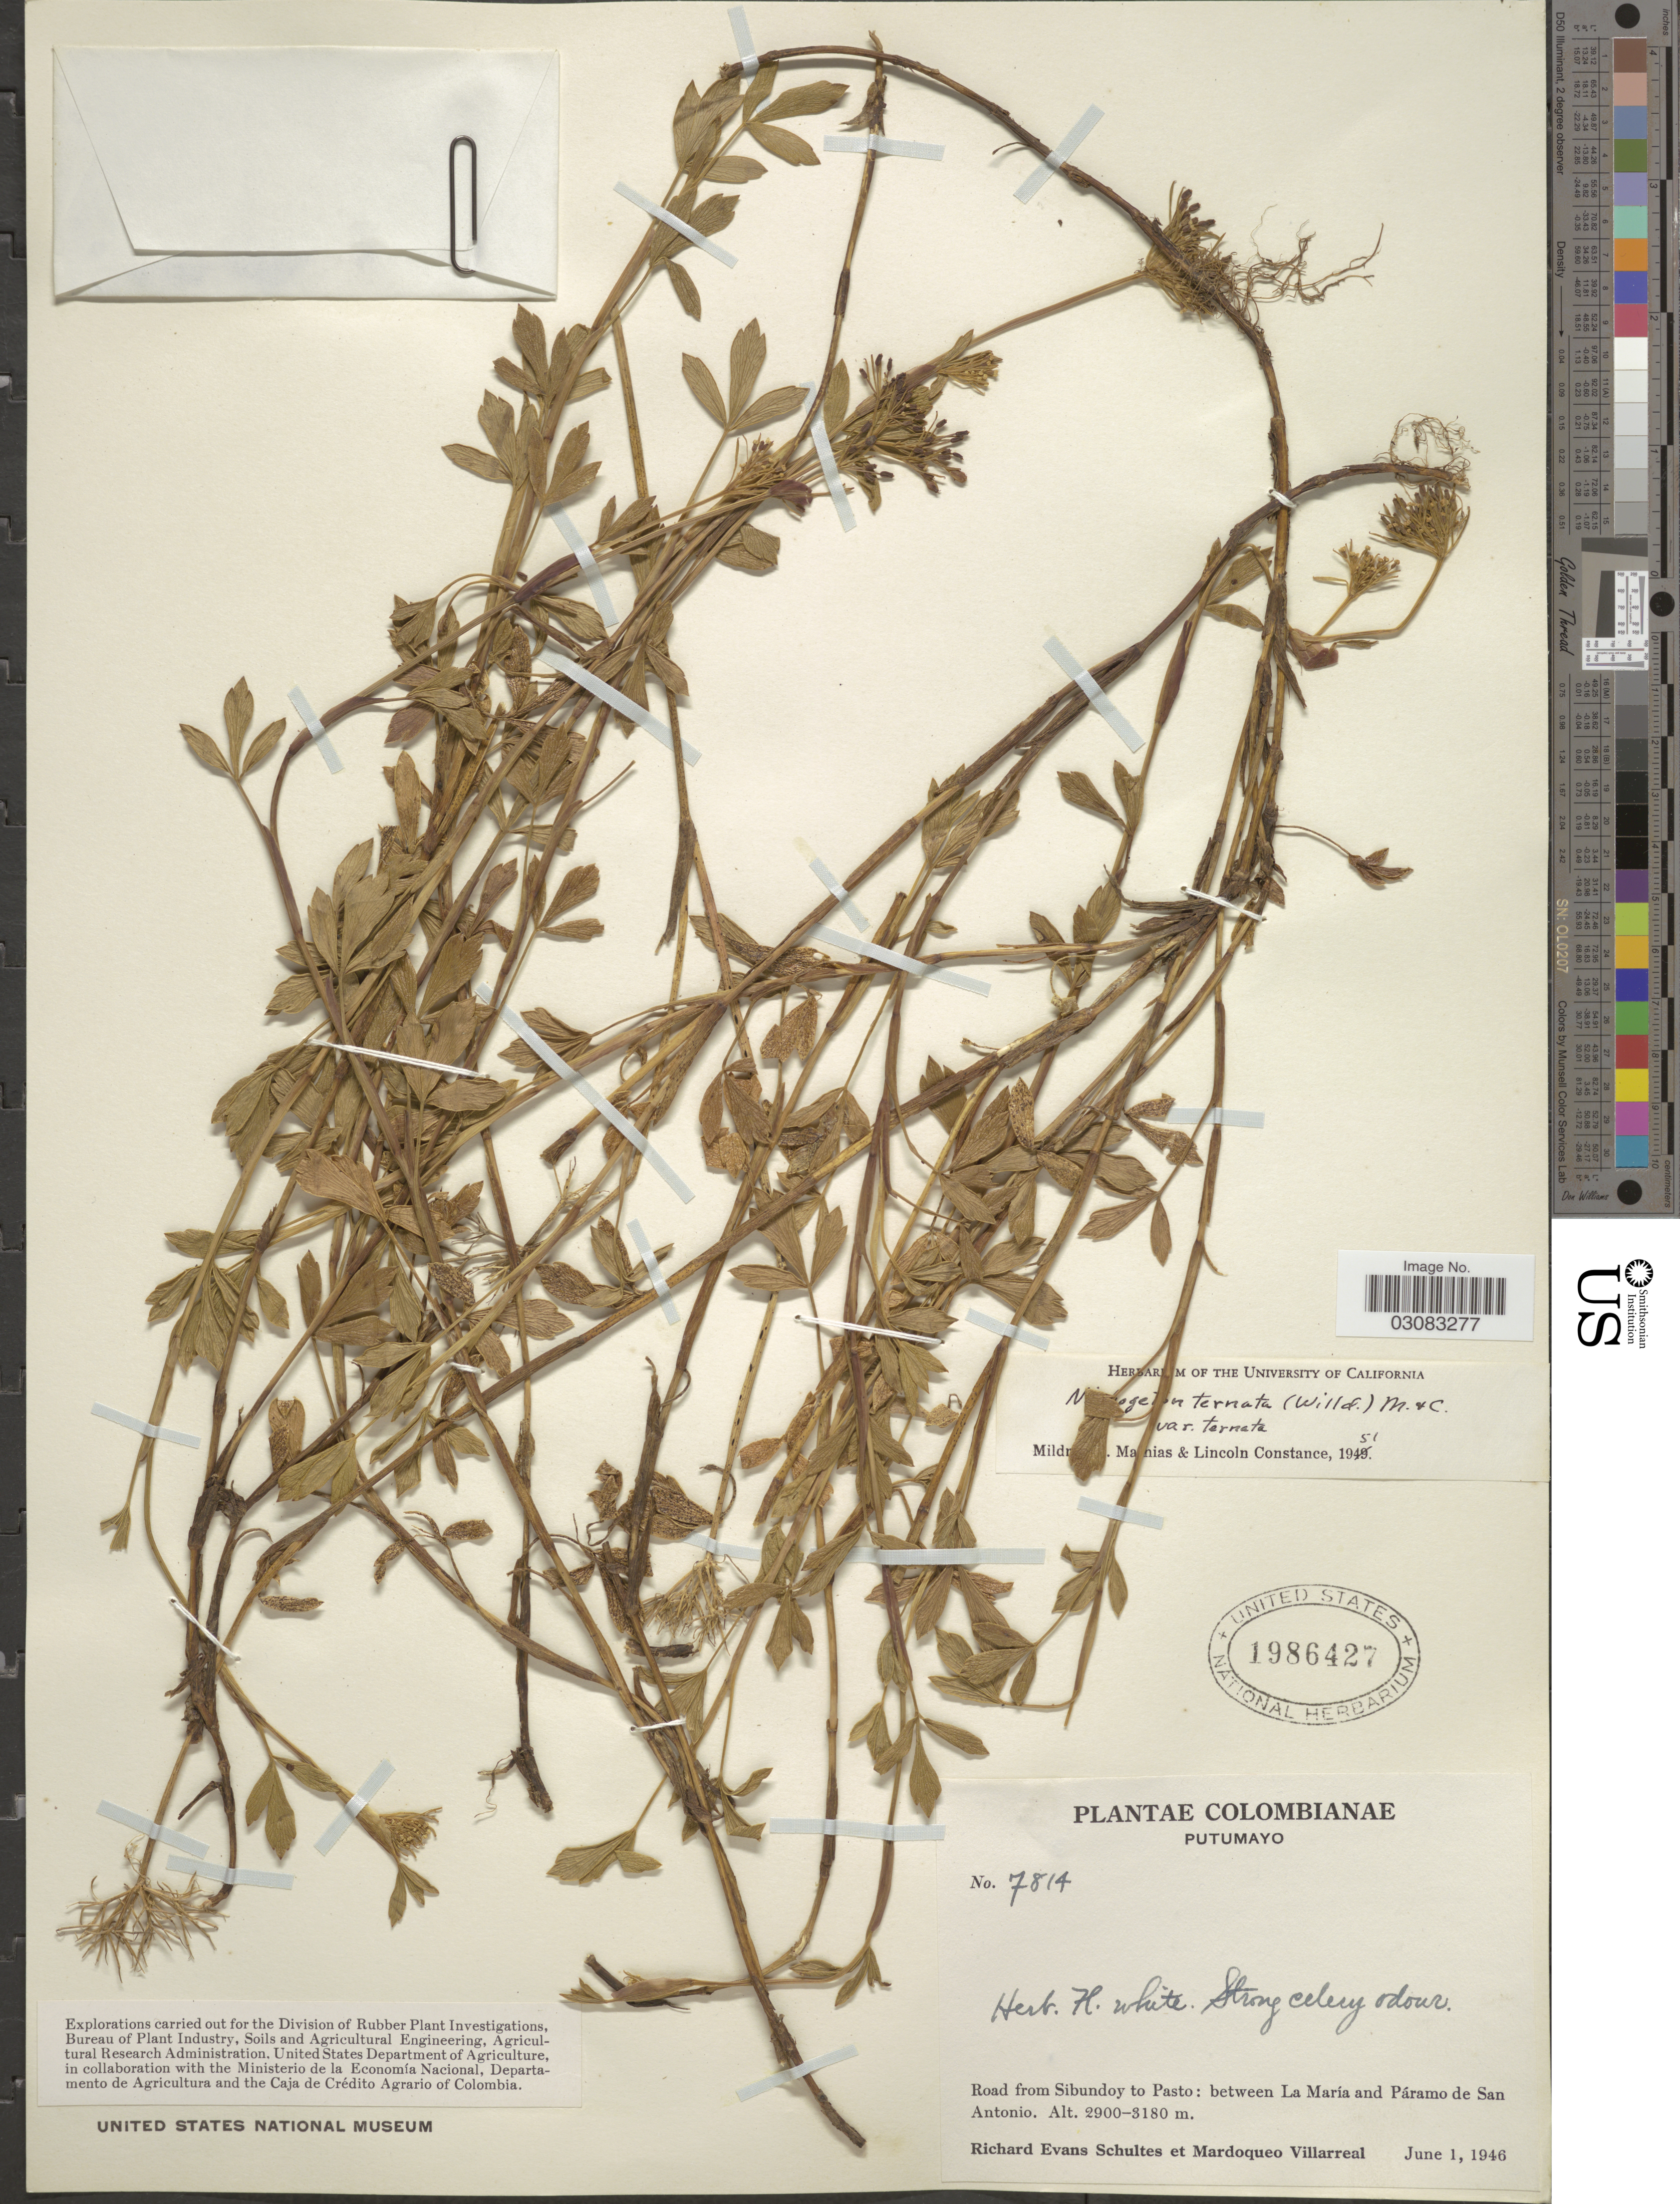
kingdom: Plantae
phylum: Tracheophyta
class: Magnoliopsida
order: Apiales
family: Apiaceae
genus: Niphogeton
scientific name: Niphogeton ternata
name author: (Willd. ex Schltr.) Mathias & Constance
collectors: R. E. Schultes & M. Villarreal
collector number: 7814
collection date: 1946-06-01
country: Colombia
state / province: Putumayo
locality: Road from Sibundoy to Pasto: between La María and Páramo de San Antonio.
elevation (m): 2900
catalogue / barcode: US 1986427